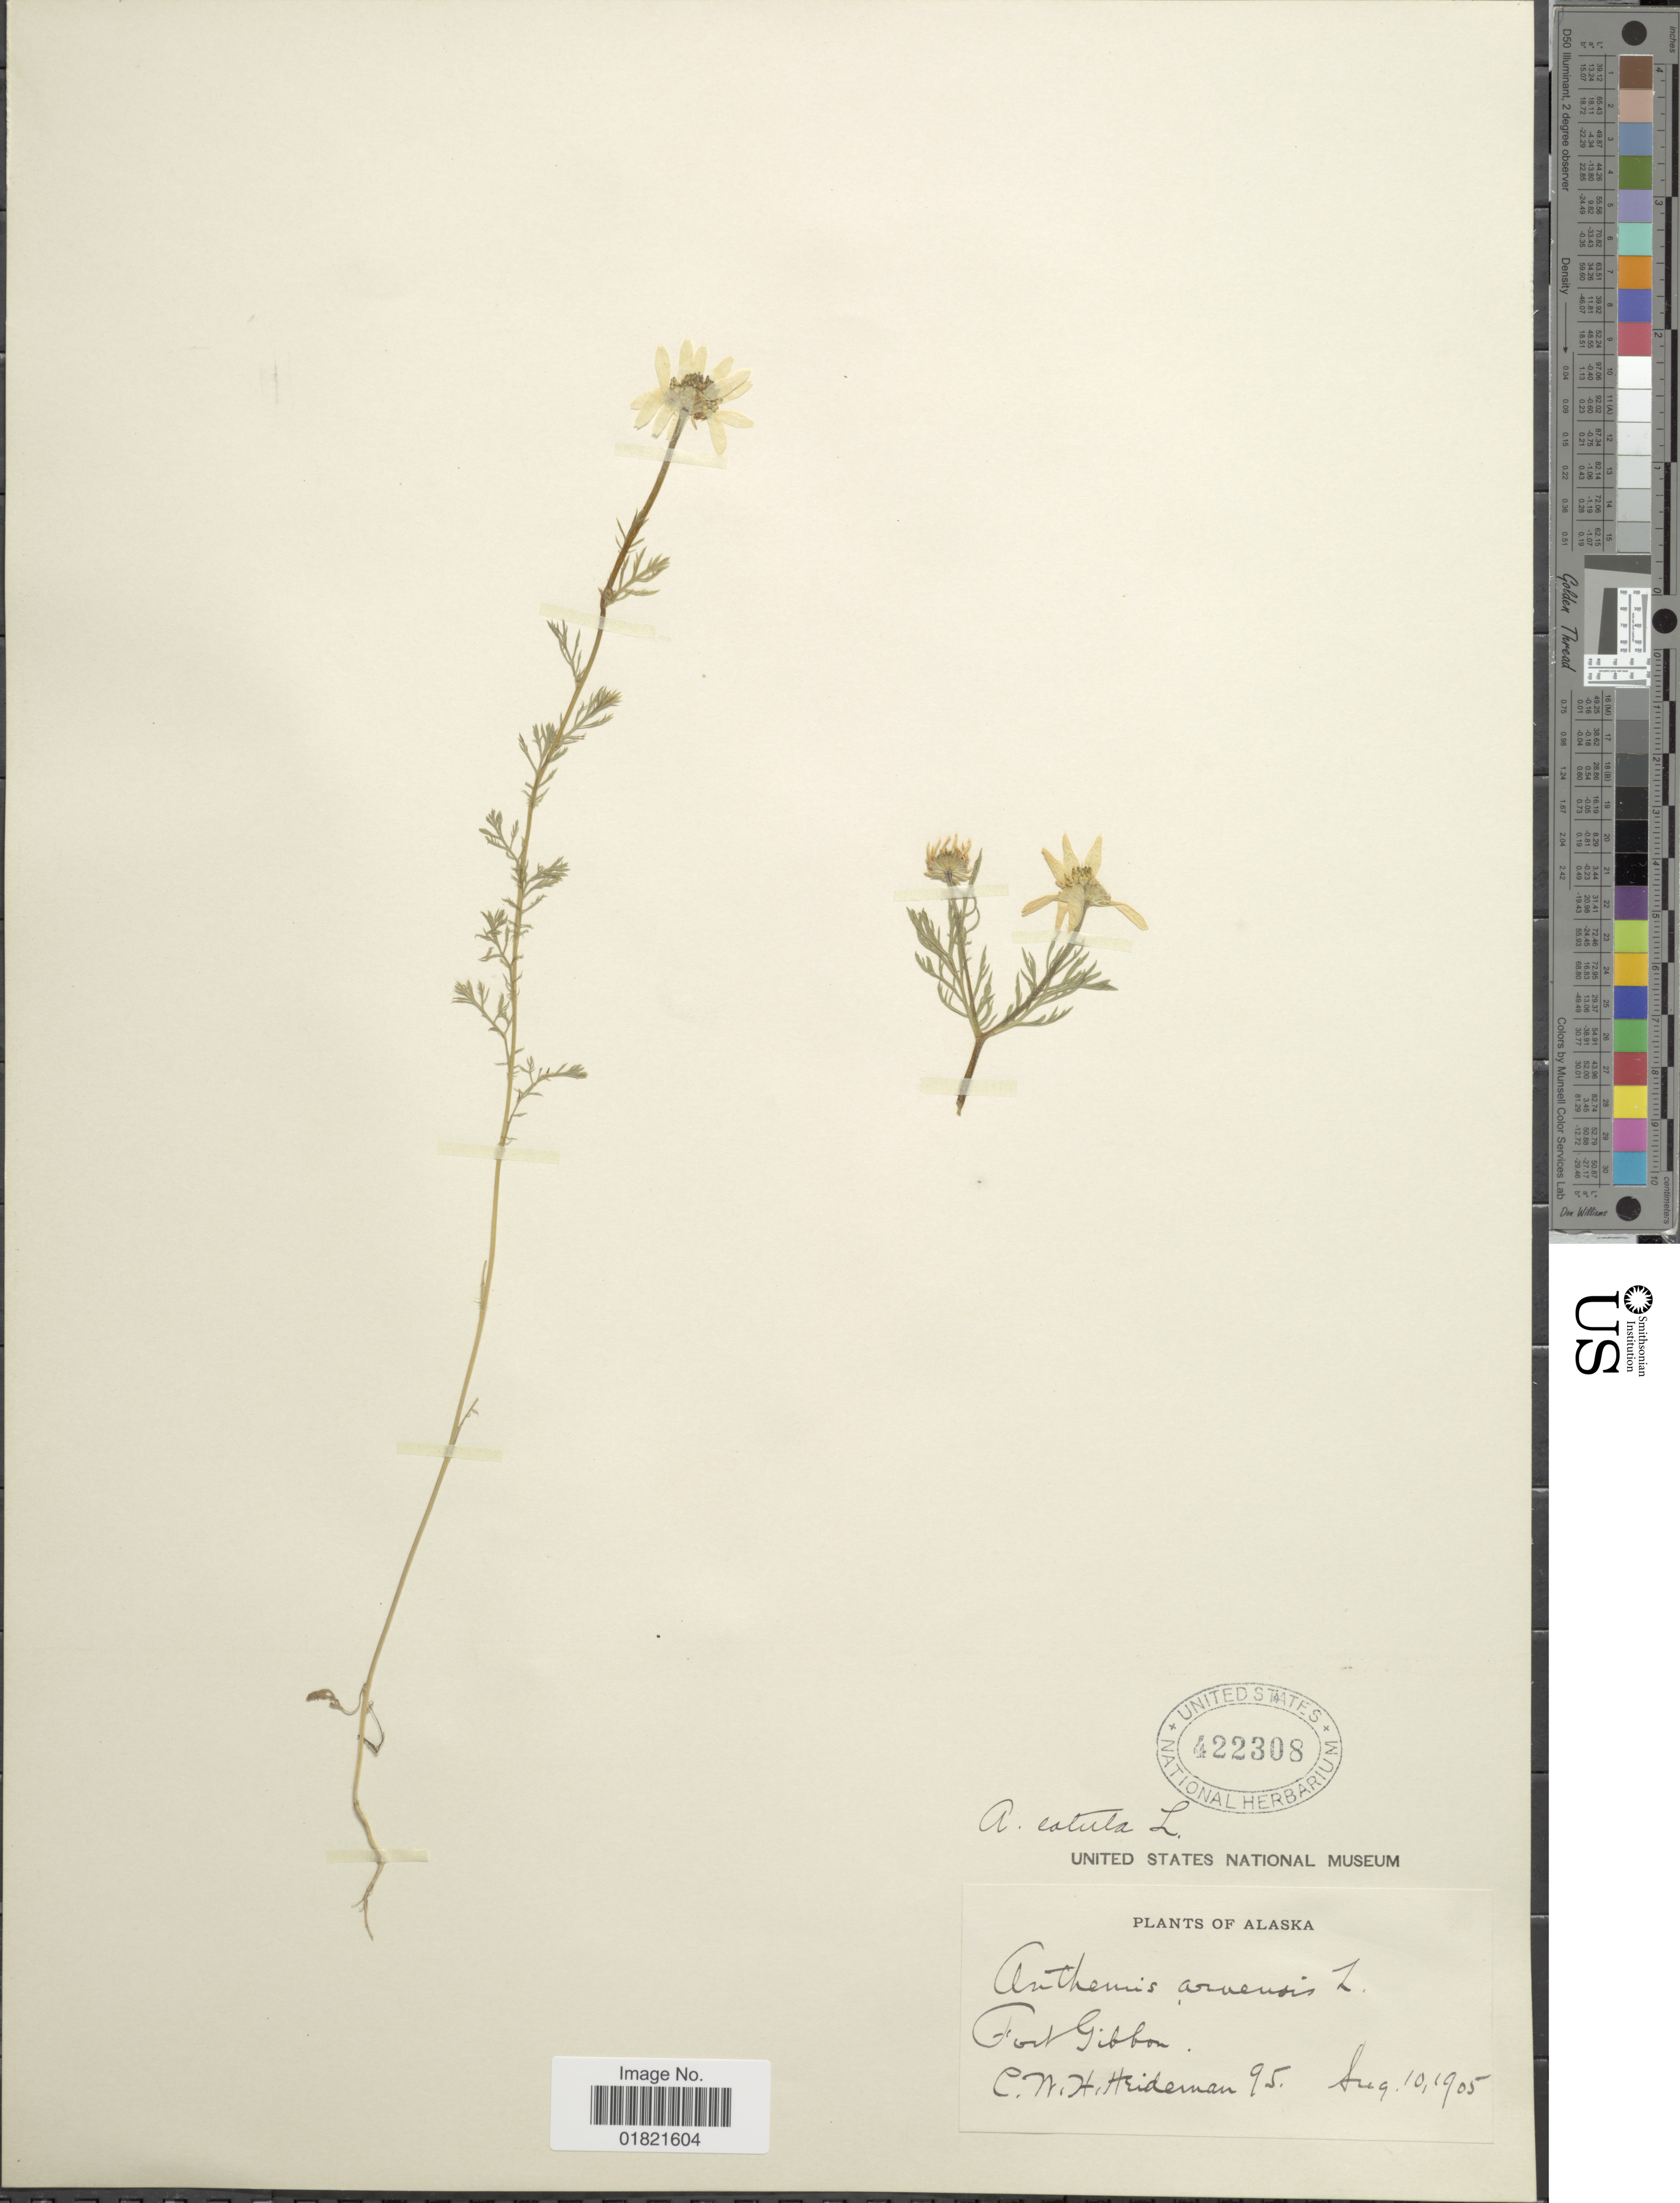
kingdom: Plantae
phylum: Tracheophyta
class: Magnoliopsida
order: Asterales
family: Asteraceae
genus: Anthemis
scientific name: Anthemis cotula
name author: L.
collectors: C. Heideman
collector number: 95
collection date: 1905-08-10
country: United States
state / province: Alaska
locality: Fort Gibbon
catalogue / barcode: US 422308